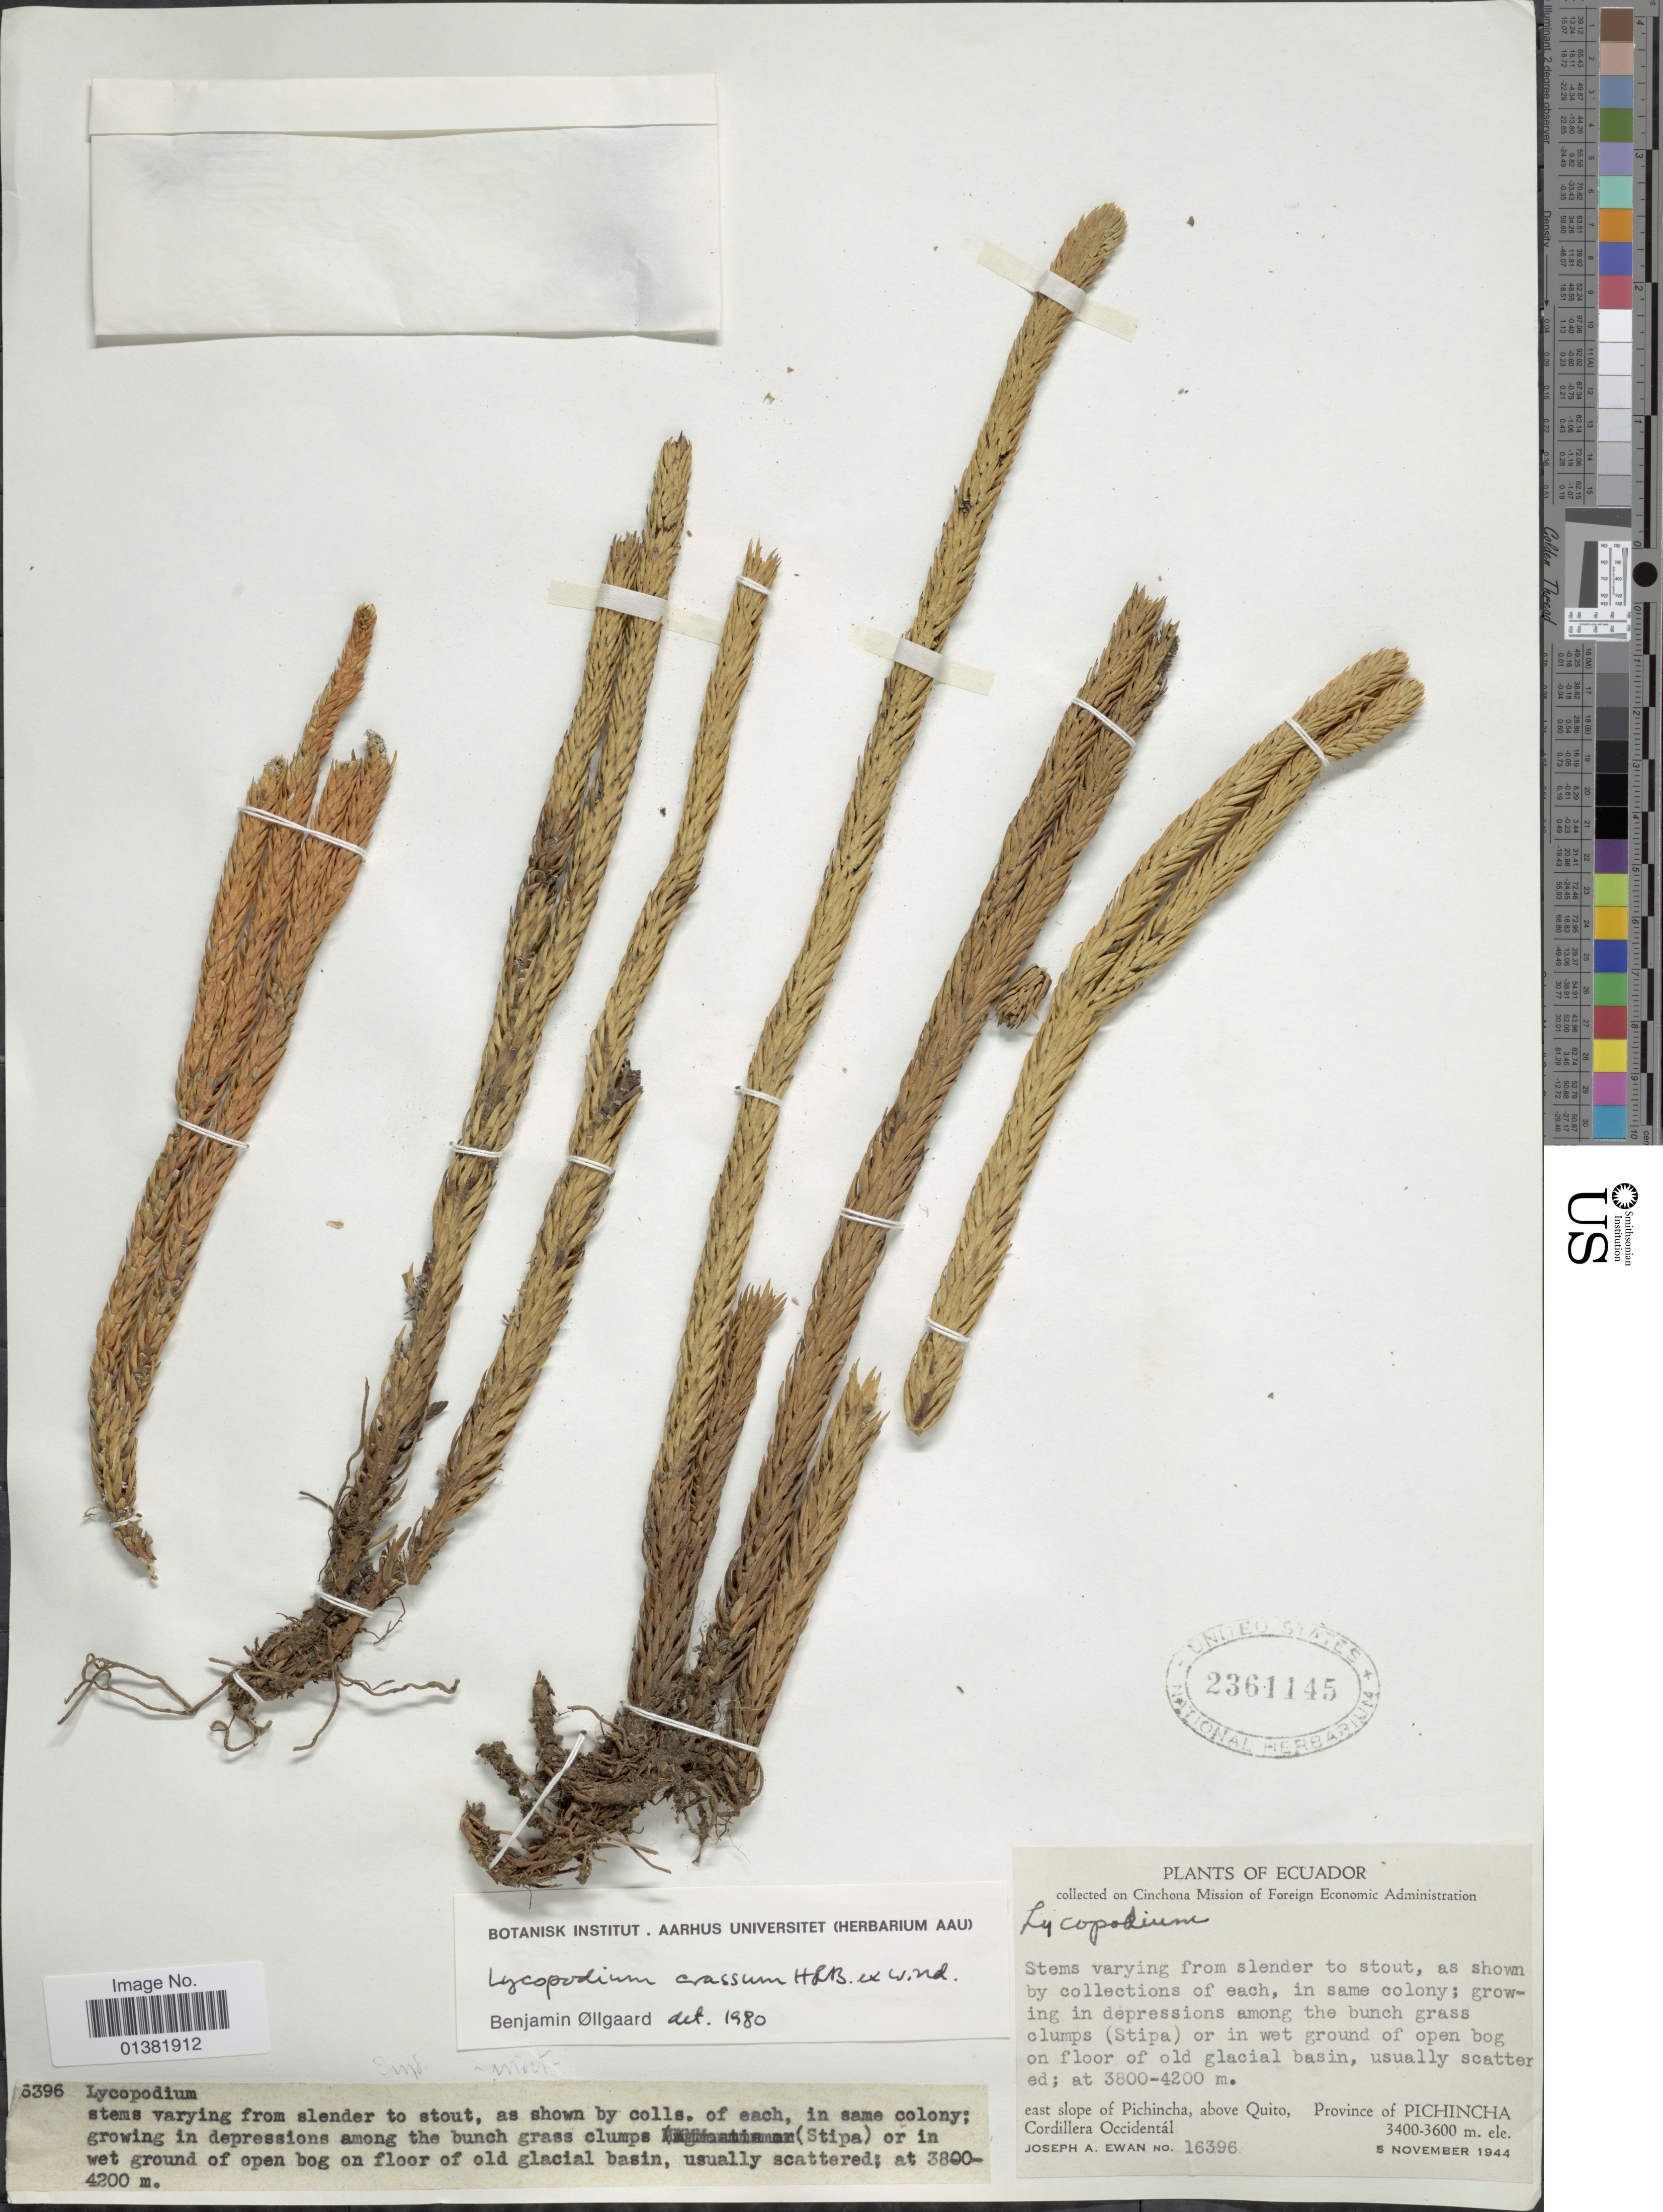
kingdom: Plantae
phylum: Tracheophyta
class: Lycopodiopsida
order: Lycopodiales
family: Lycopodiaceae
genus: Phlegmariurus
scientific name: Phlegmariurus crassus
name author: (Humb. & Bonpl. ex Willd.) B. Øllg.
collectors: J. A. Ewan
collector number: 16396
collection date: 1944-11-05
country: Ecuador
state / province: Pichincha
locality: East slope of Pichincha, above Quito, Cordillera Occidental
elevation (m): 3400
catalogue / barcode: US 2361145